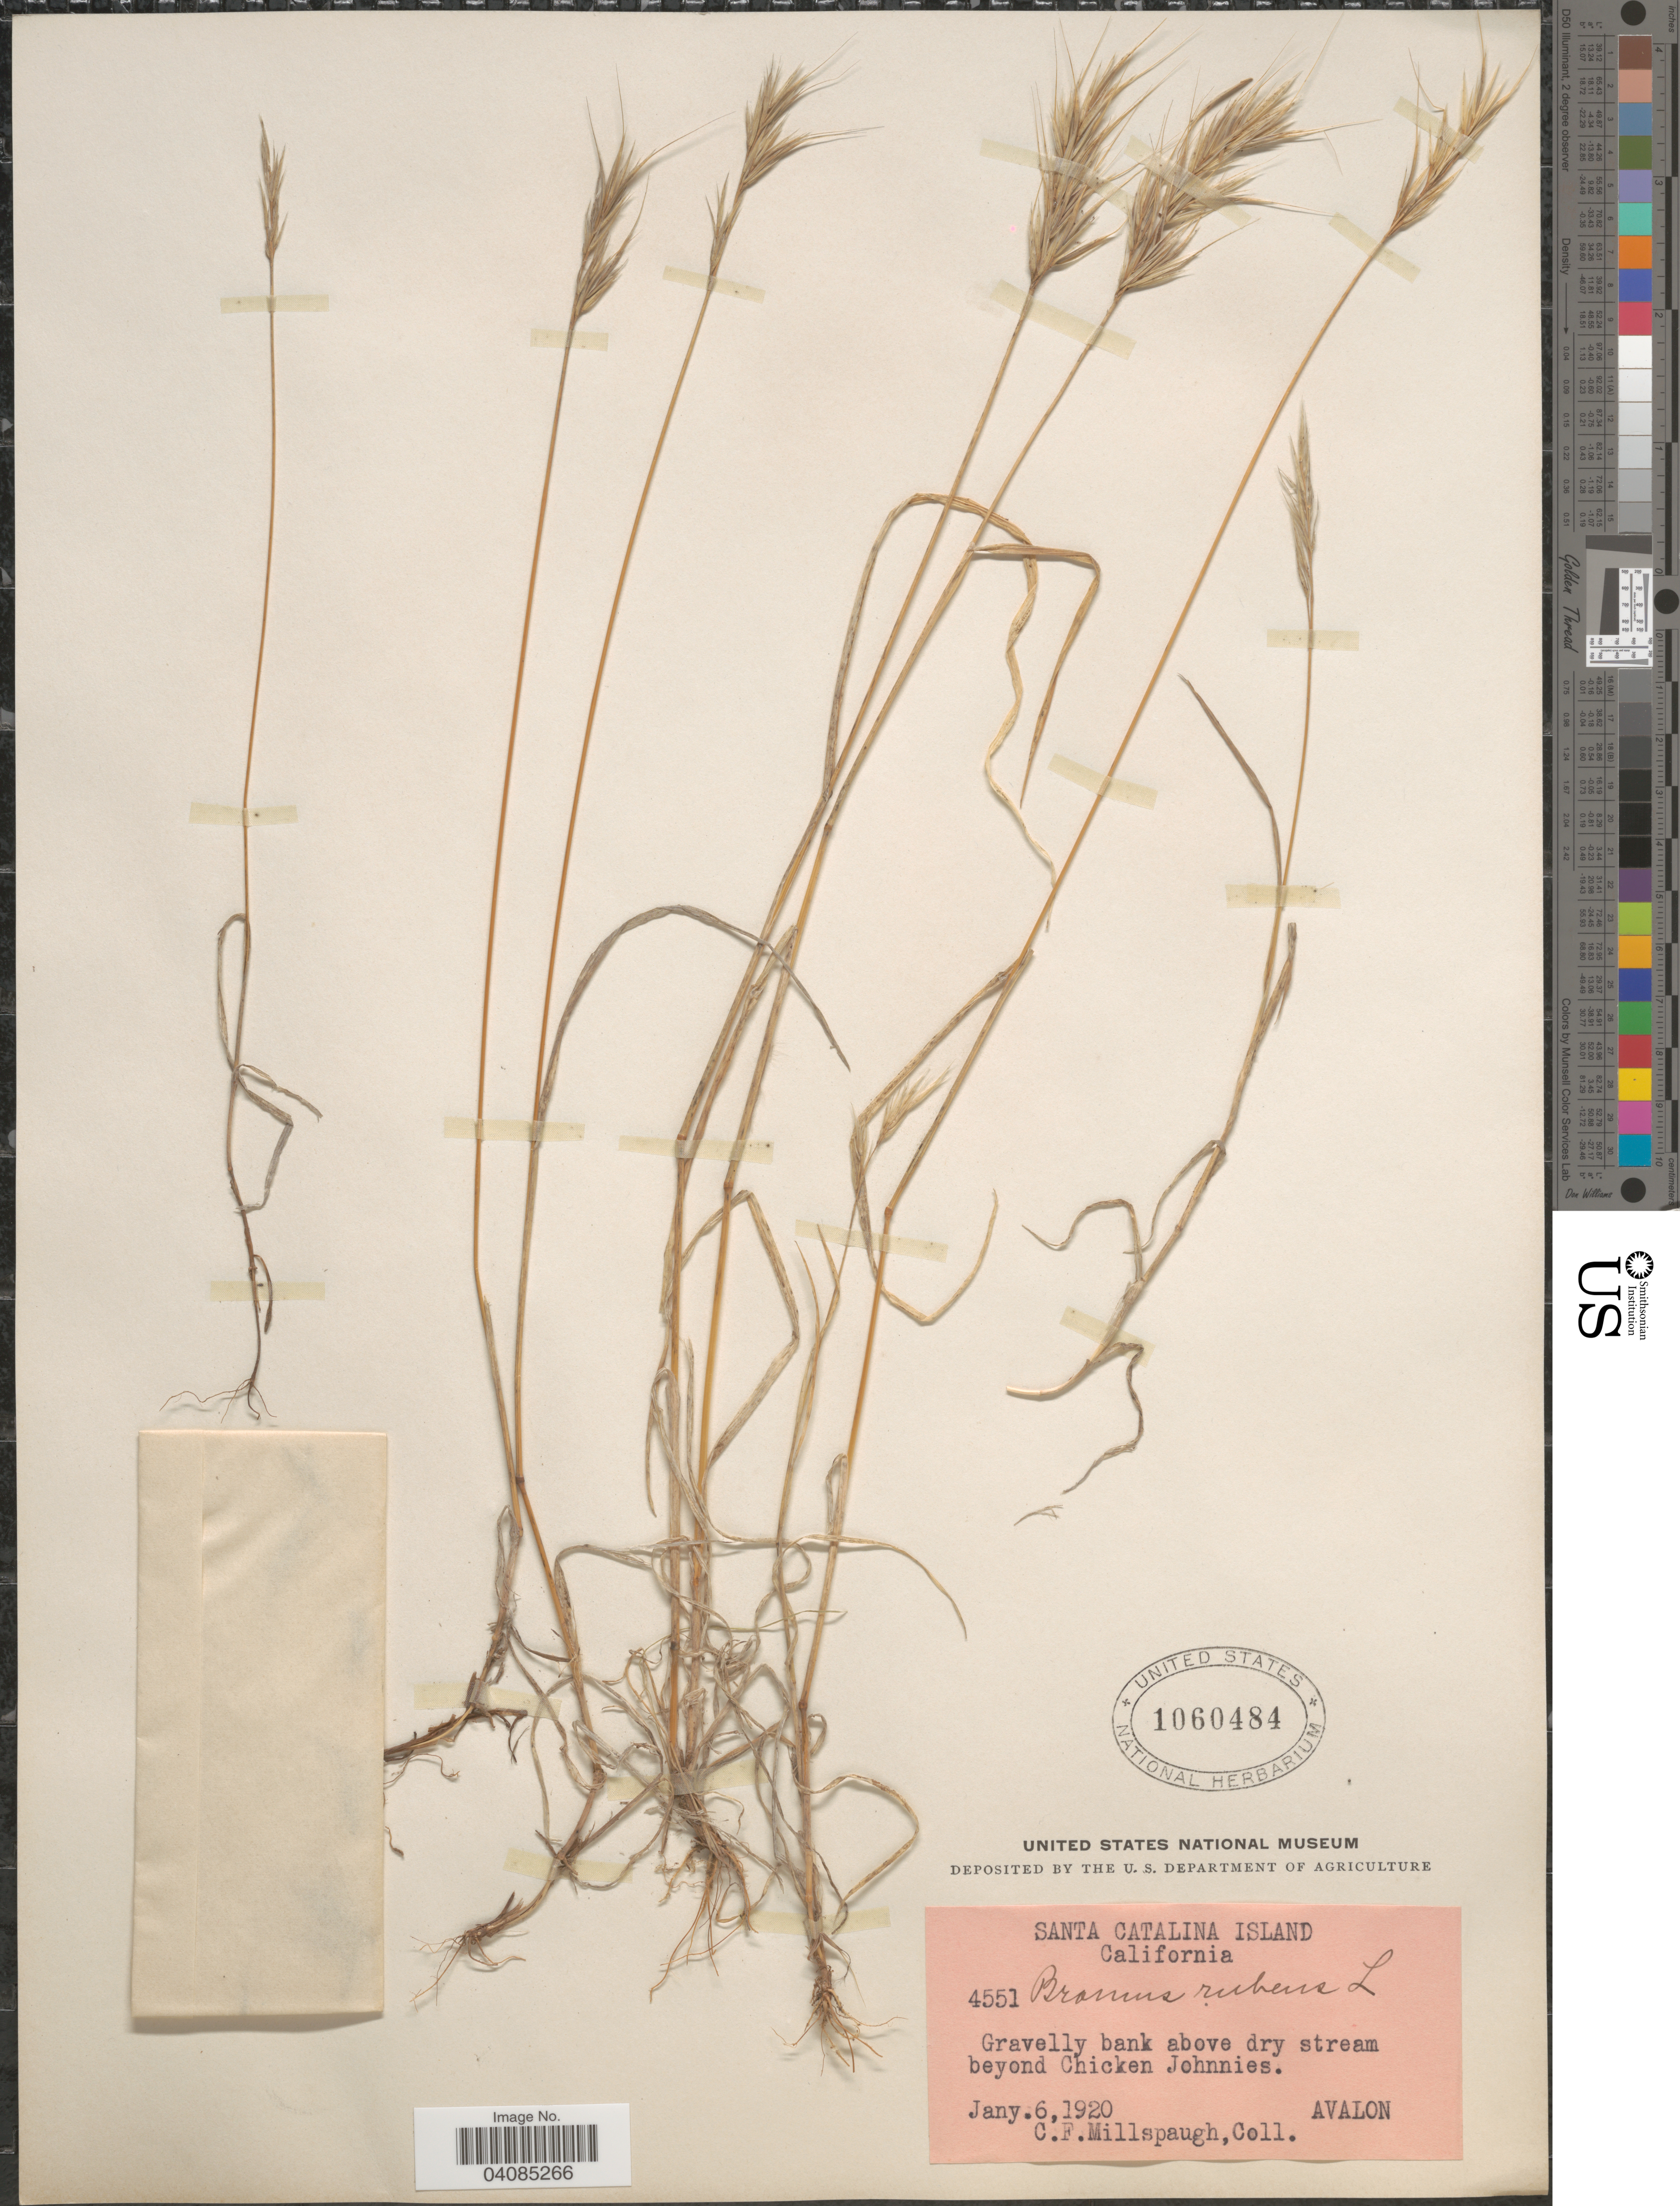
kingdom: Plantae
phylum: Tracheophyta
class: Liliopsida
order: Poales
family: Poaceae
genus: Bromus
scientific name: Bromus rubens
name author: L.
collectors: C. F. Millspaugh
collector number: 4551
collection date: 1920-01-06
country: United States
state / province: California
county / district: Los Angeles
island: Santa Catalina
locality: Santa Catalina Island. Gravelly bank above dry stream beyond Chicken Johnnies. Avalon.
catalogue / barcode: US 1060484